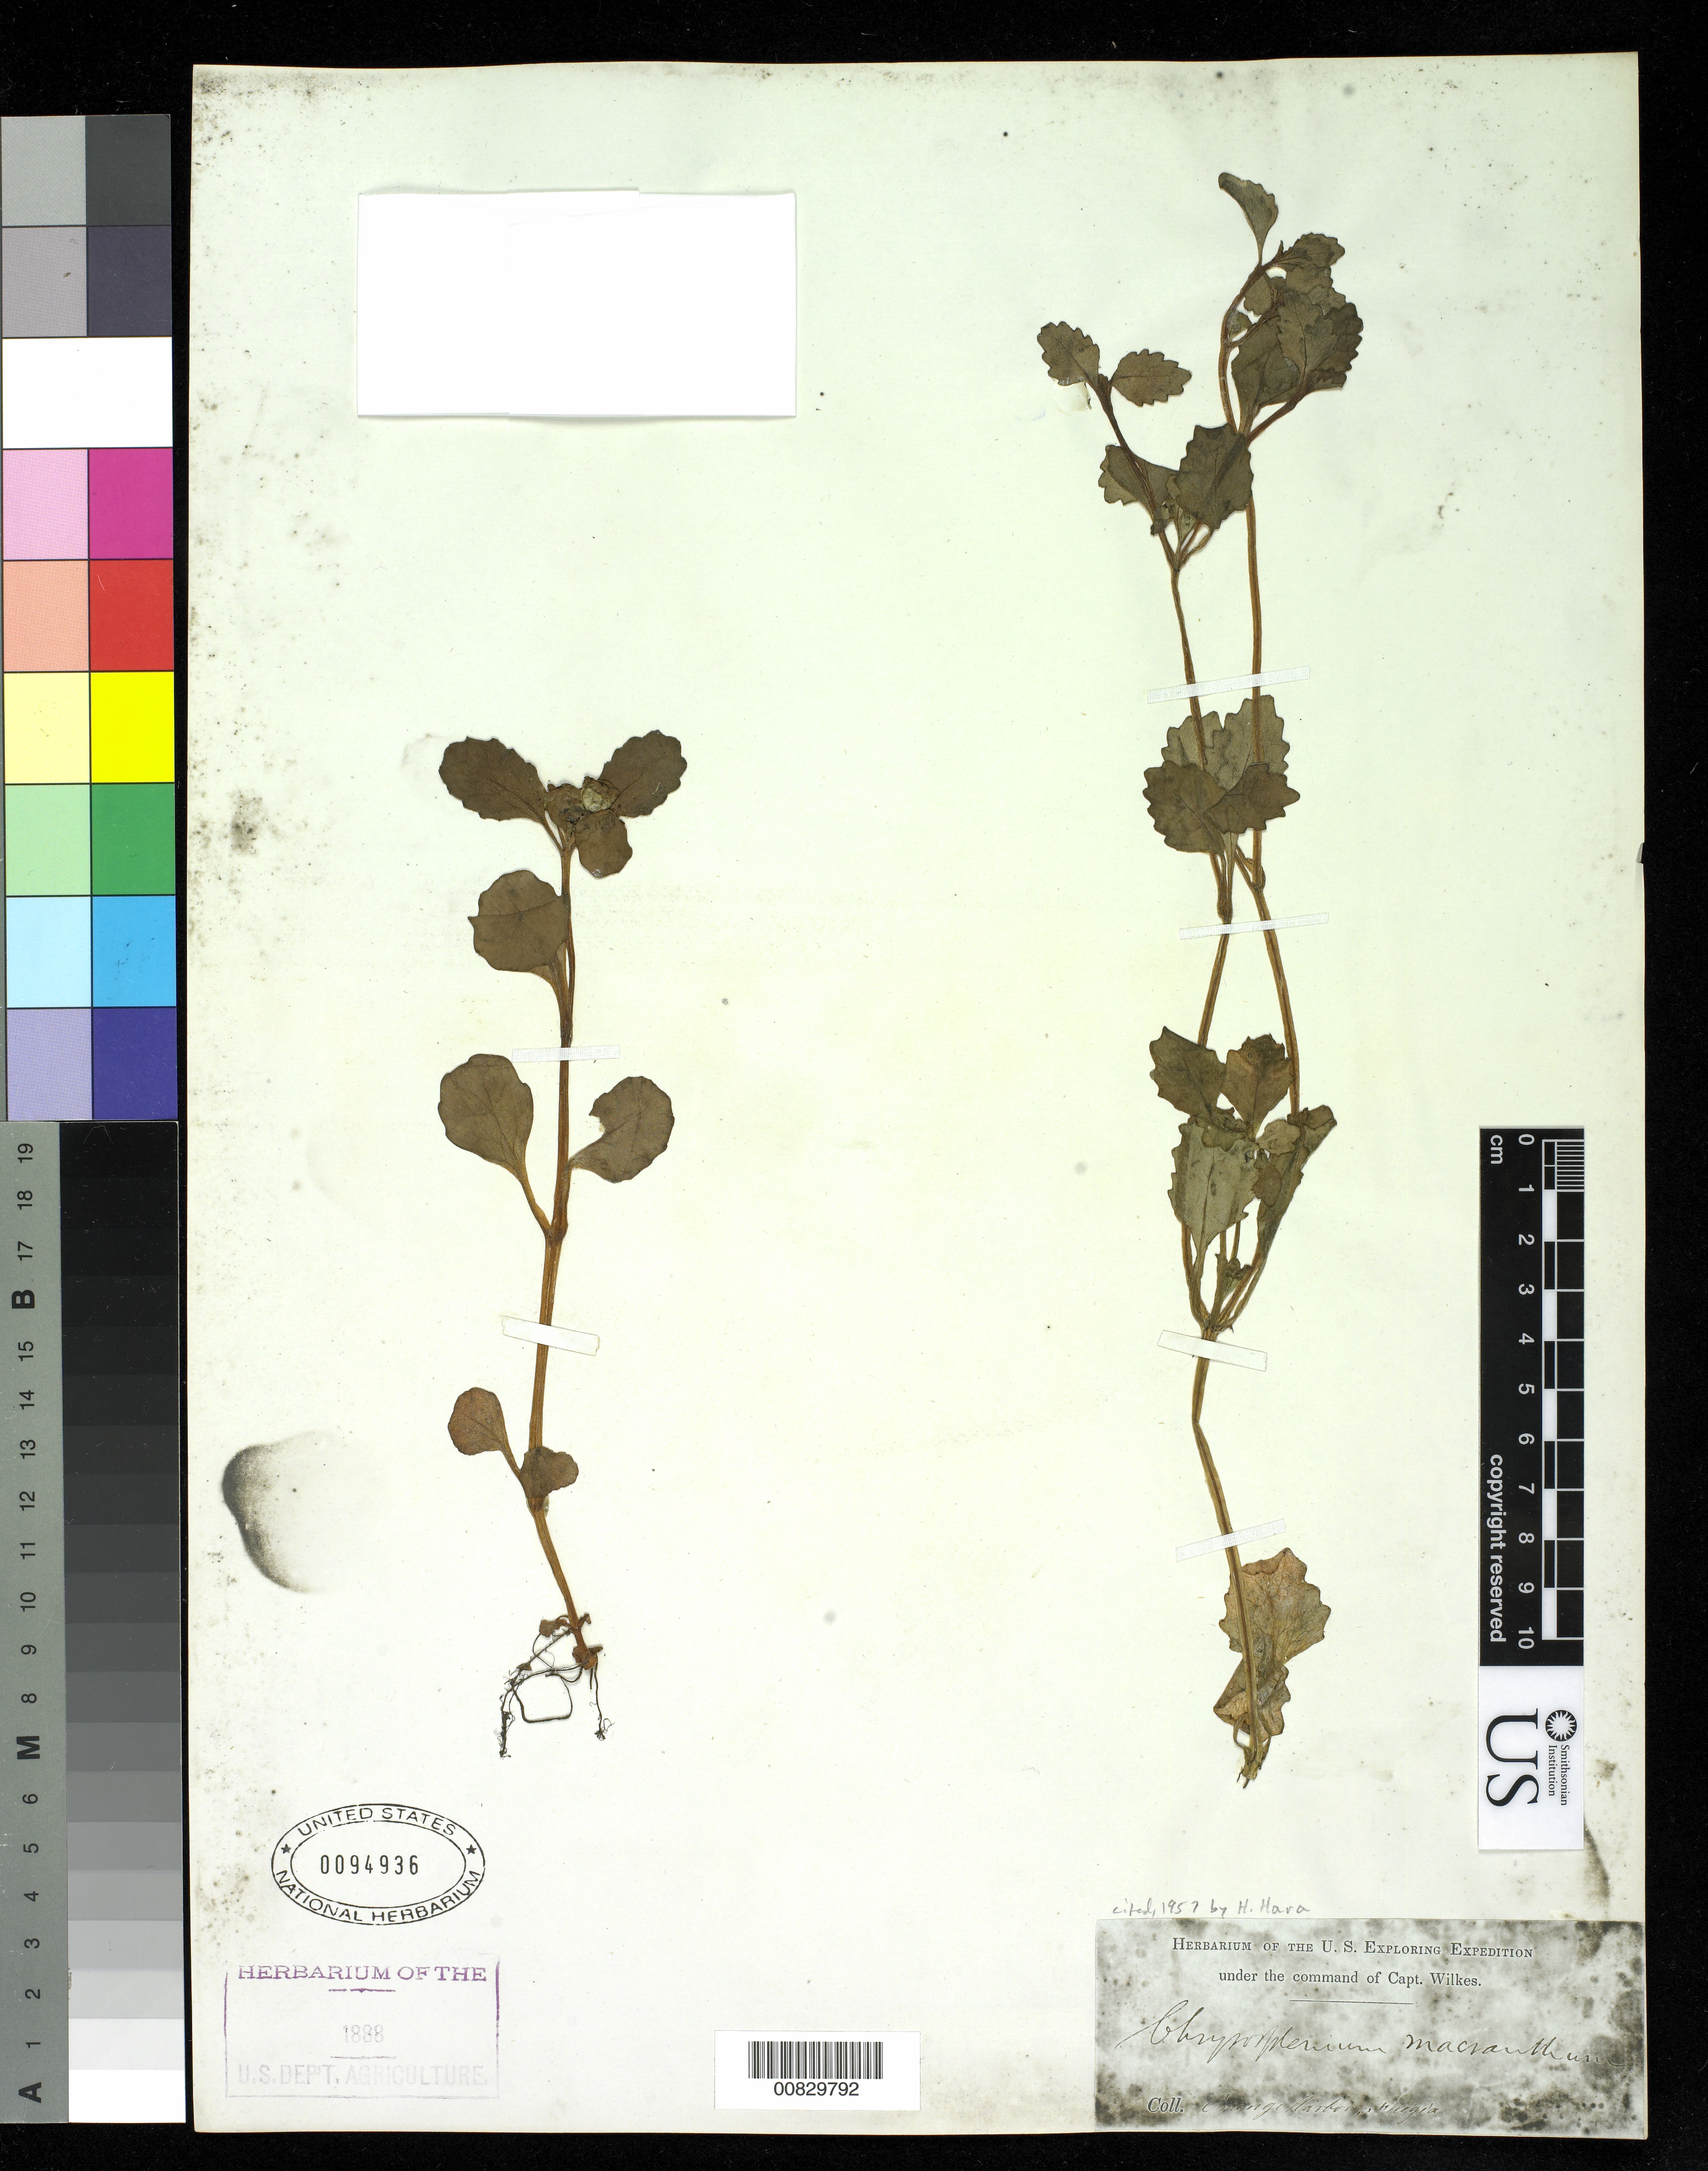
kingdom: Plantae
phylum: Tracheophyta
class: Magnoliopsida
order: Saxifragales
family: Saxifragaceae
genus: Chrysosplenium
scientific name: Chrysosplenium macranthum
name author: Hook.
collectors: Wilkes Explor. Exped.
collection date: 1838/1842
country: Argentina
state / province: Tierra del Fuego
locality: Orange Harbor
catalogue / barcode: US 94936